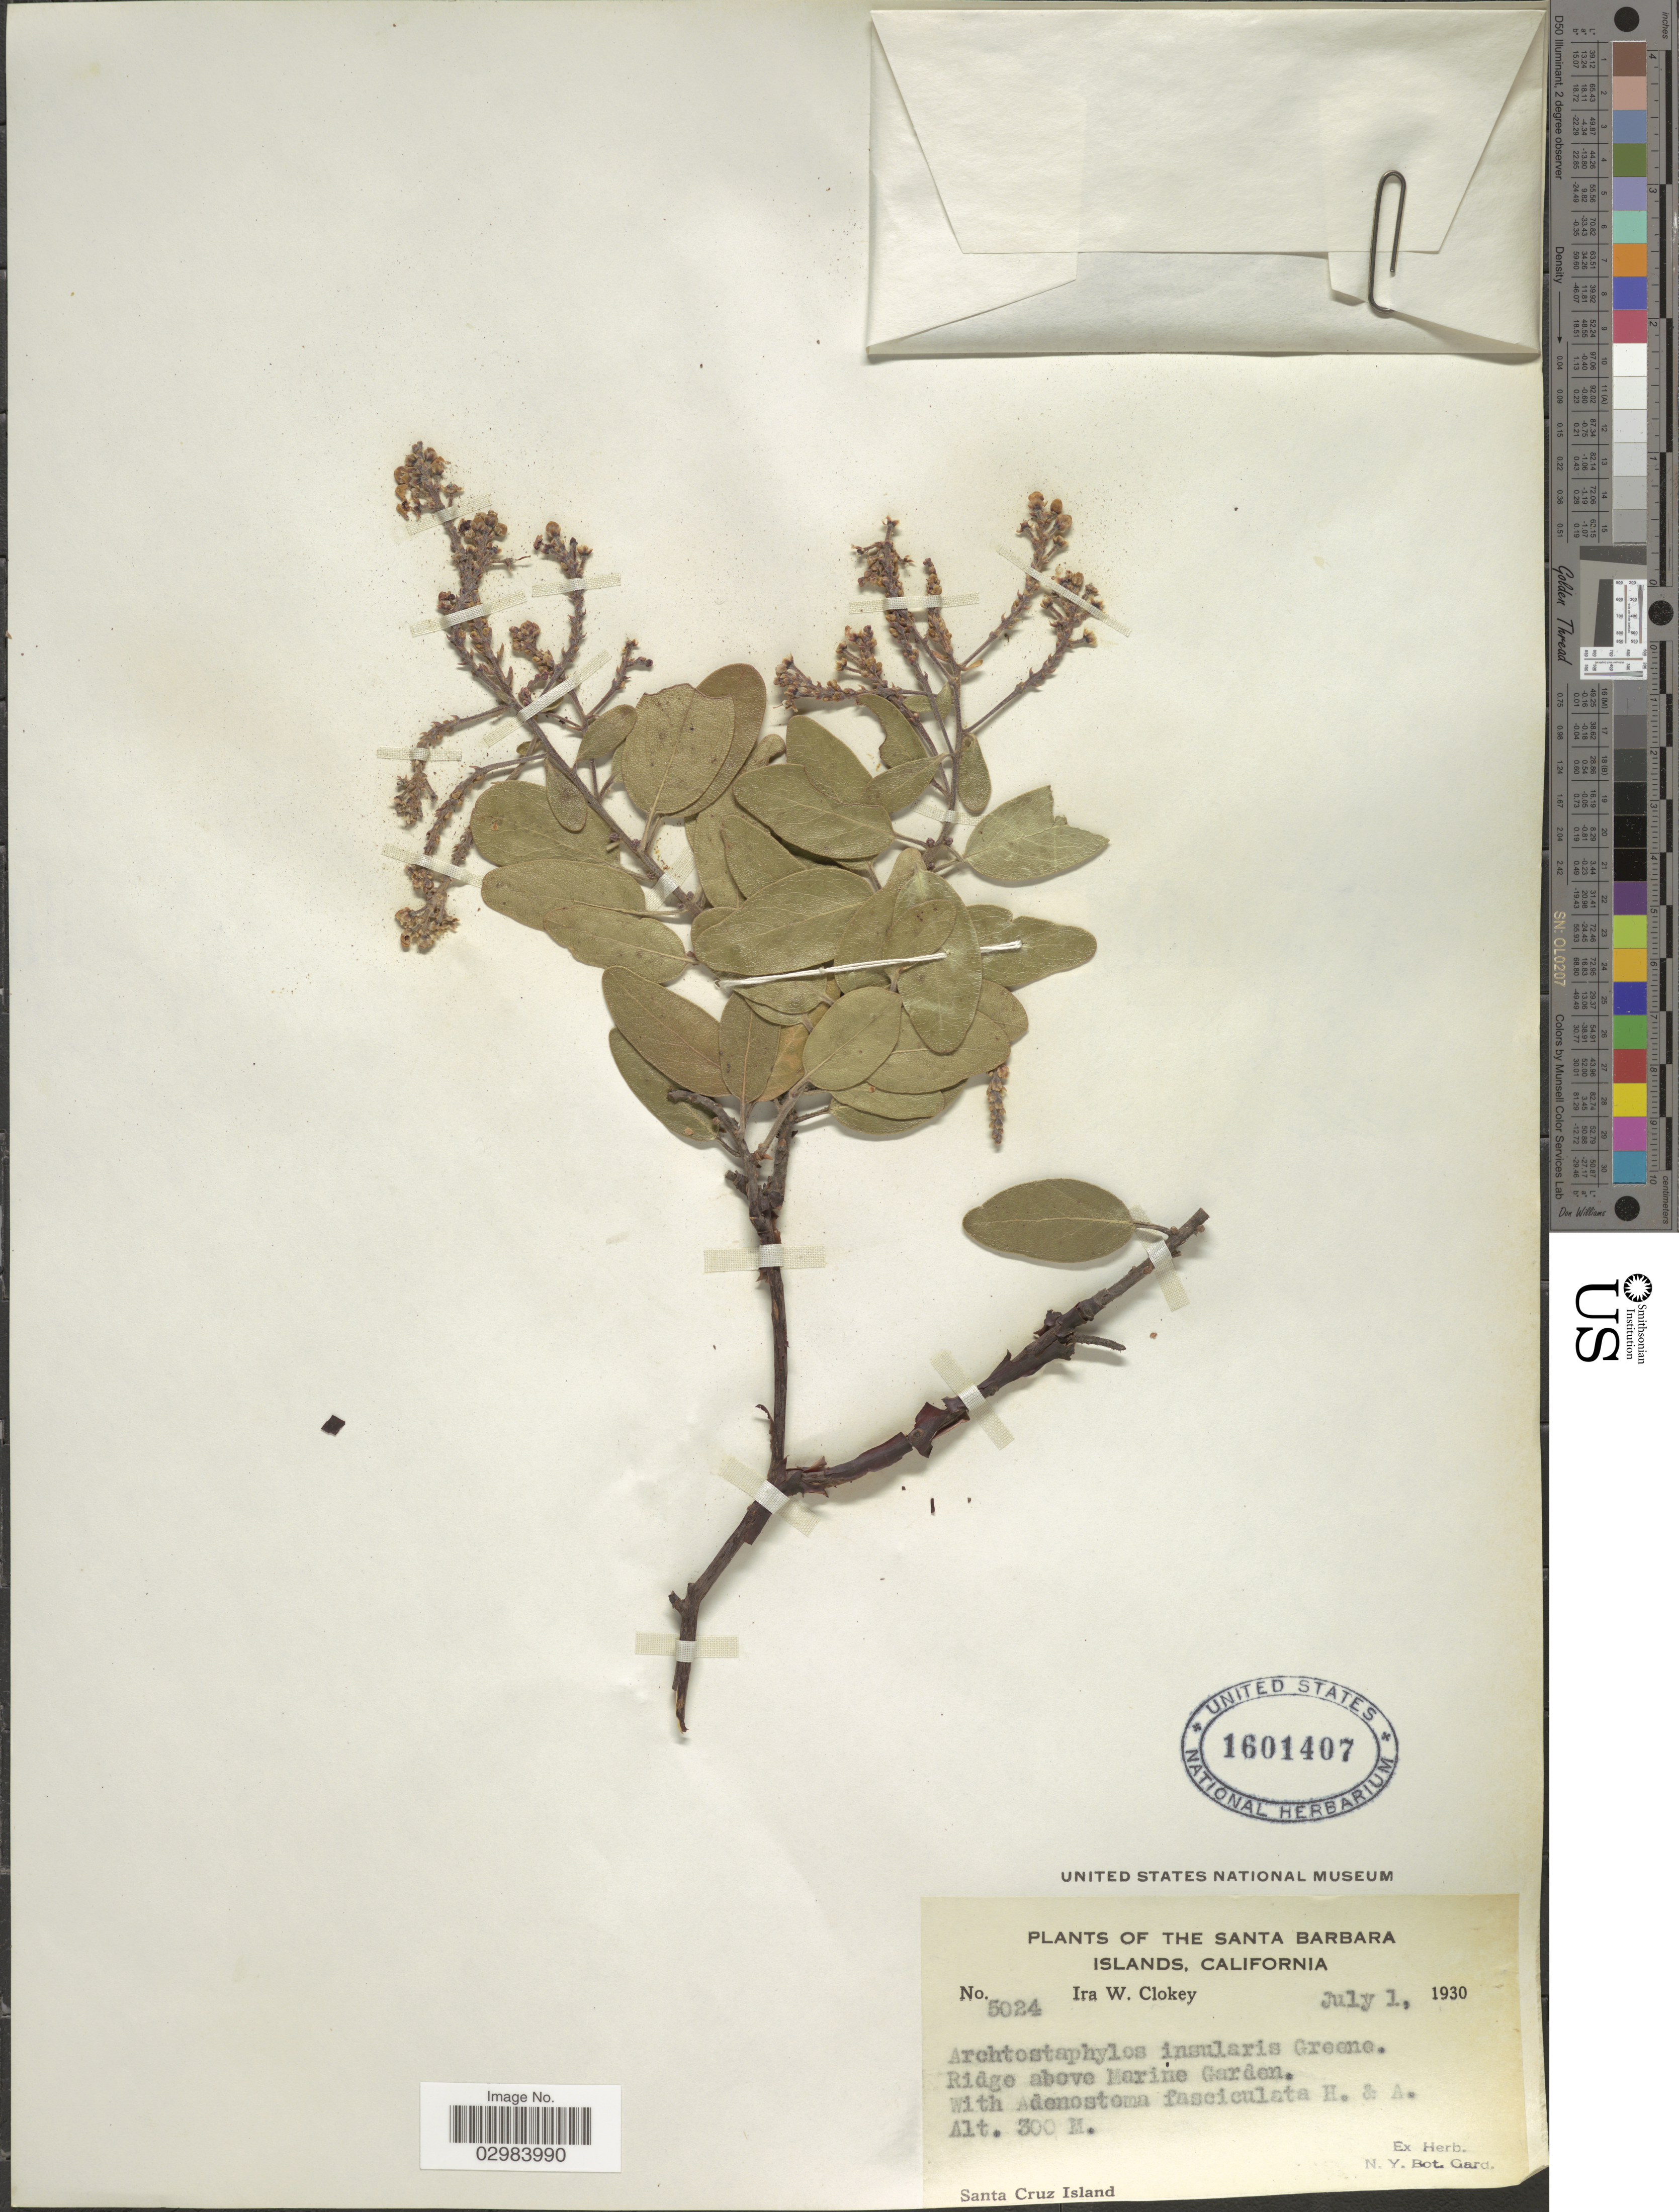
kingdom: Plantae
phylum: Tracheophyta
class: Magnoliopsida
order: Ericales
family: Ericaceae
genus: Arctostaphylos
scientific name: Arctostaphylos insularis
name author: Greene ex Parry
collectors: I. W. Clokey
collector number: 5024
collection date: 1930-07-01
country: United States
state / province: California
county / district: Santa Barbara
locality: The Santa Barbara Islands, Ridge above Marine Garden, Santa Cruz Island.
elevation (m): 300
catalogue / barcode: US 1601407